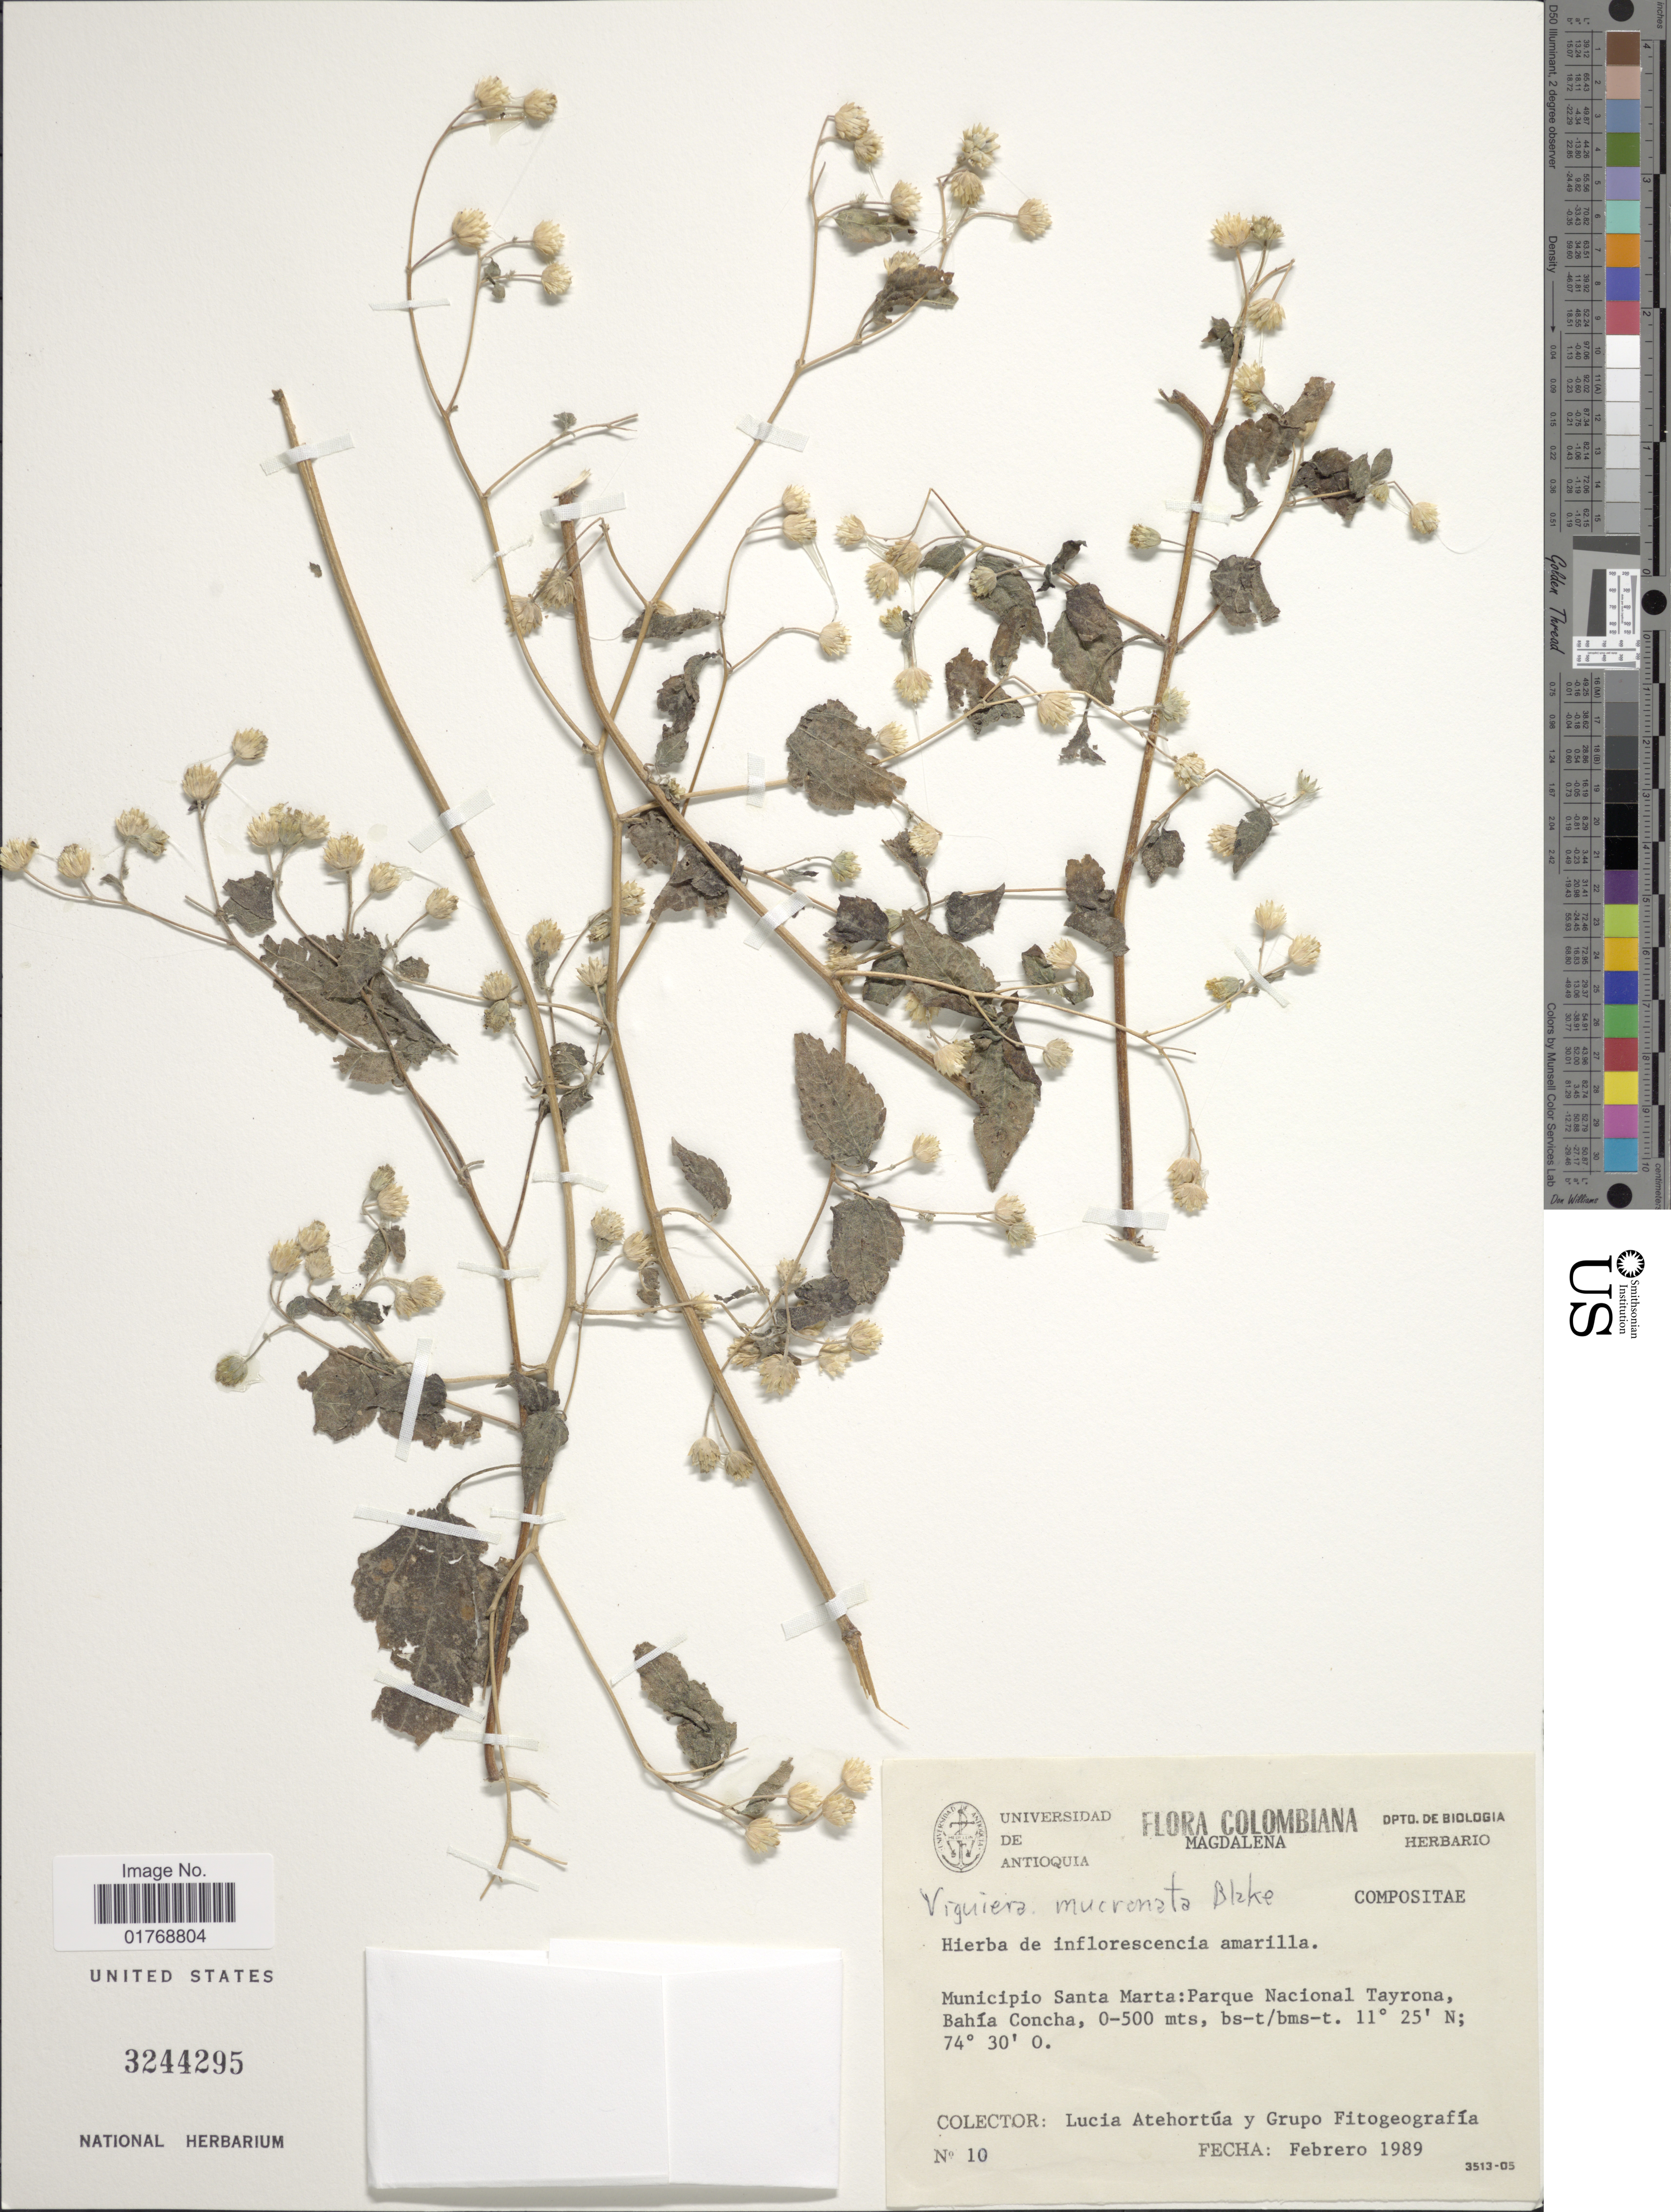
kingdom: Plantae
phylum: Tracheophyta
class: Magnoliopsida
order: Asterales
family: Asteraceae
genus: Viguiera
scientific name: Viguiera mucronata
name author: Blake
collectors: L. Atehortúa & Grupo Fitogeogafía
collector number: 10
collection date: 1989-02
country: Colombia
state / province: Magdalena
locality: Municipio Santa Marta: Parque Nacional Tayrona, Bahía Concha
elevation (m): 0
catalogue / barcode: US 3244295